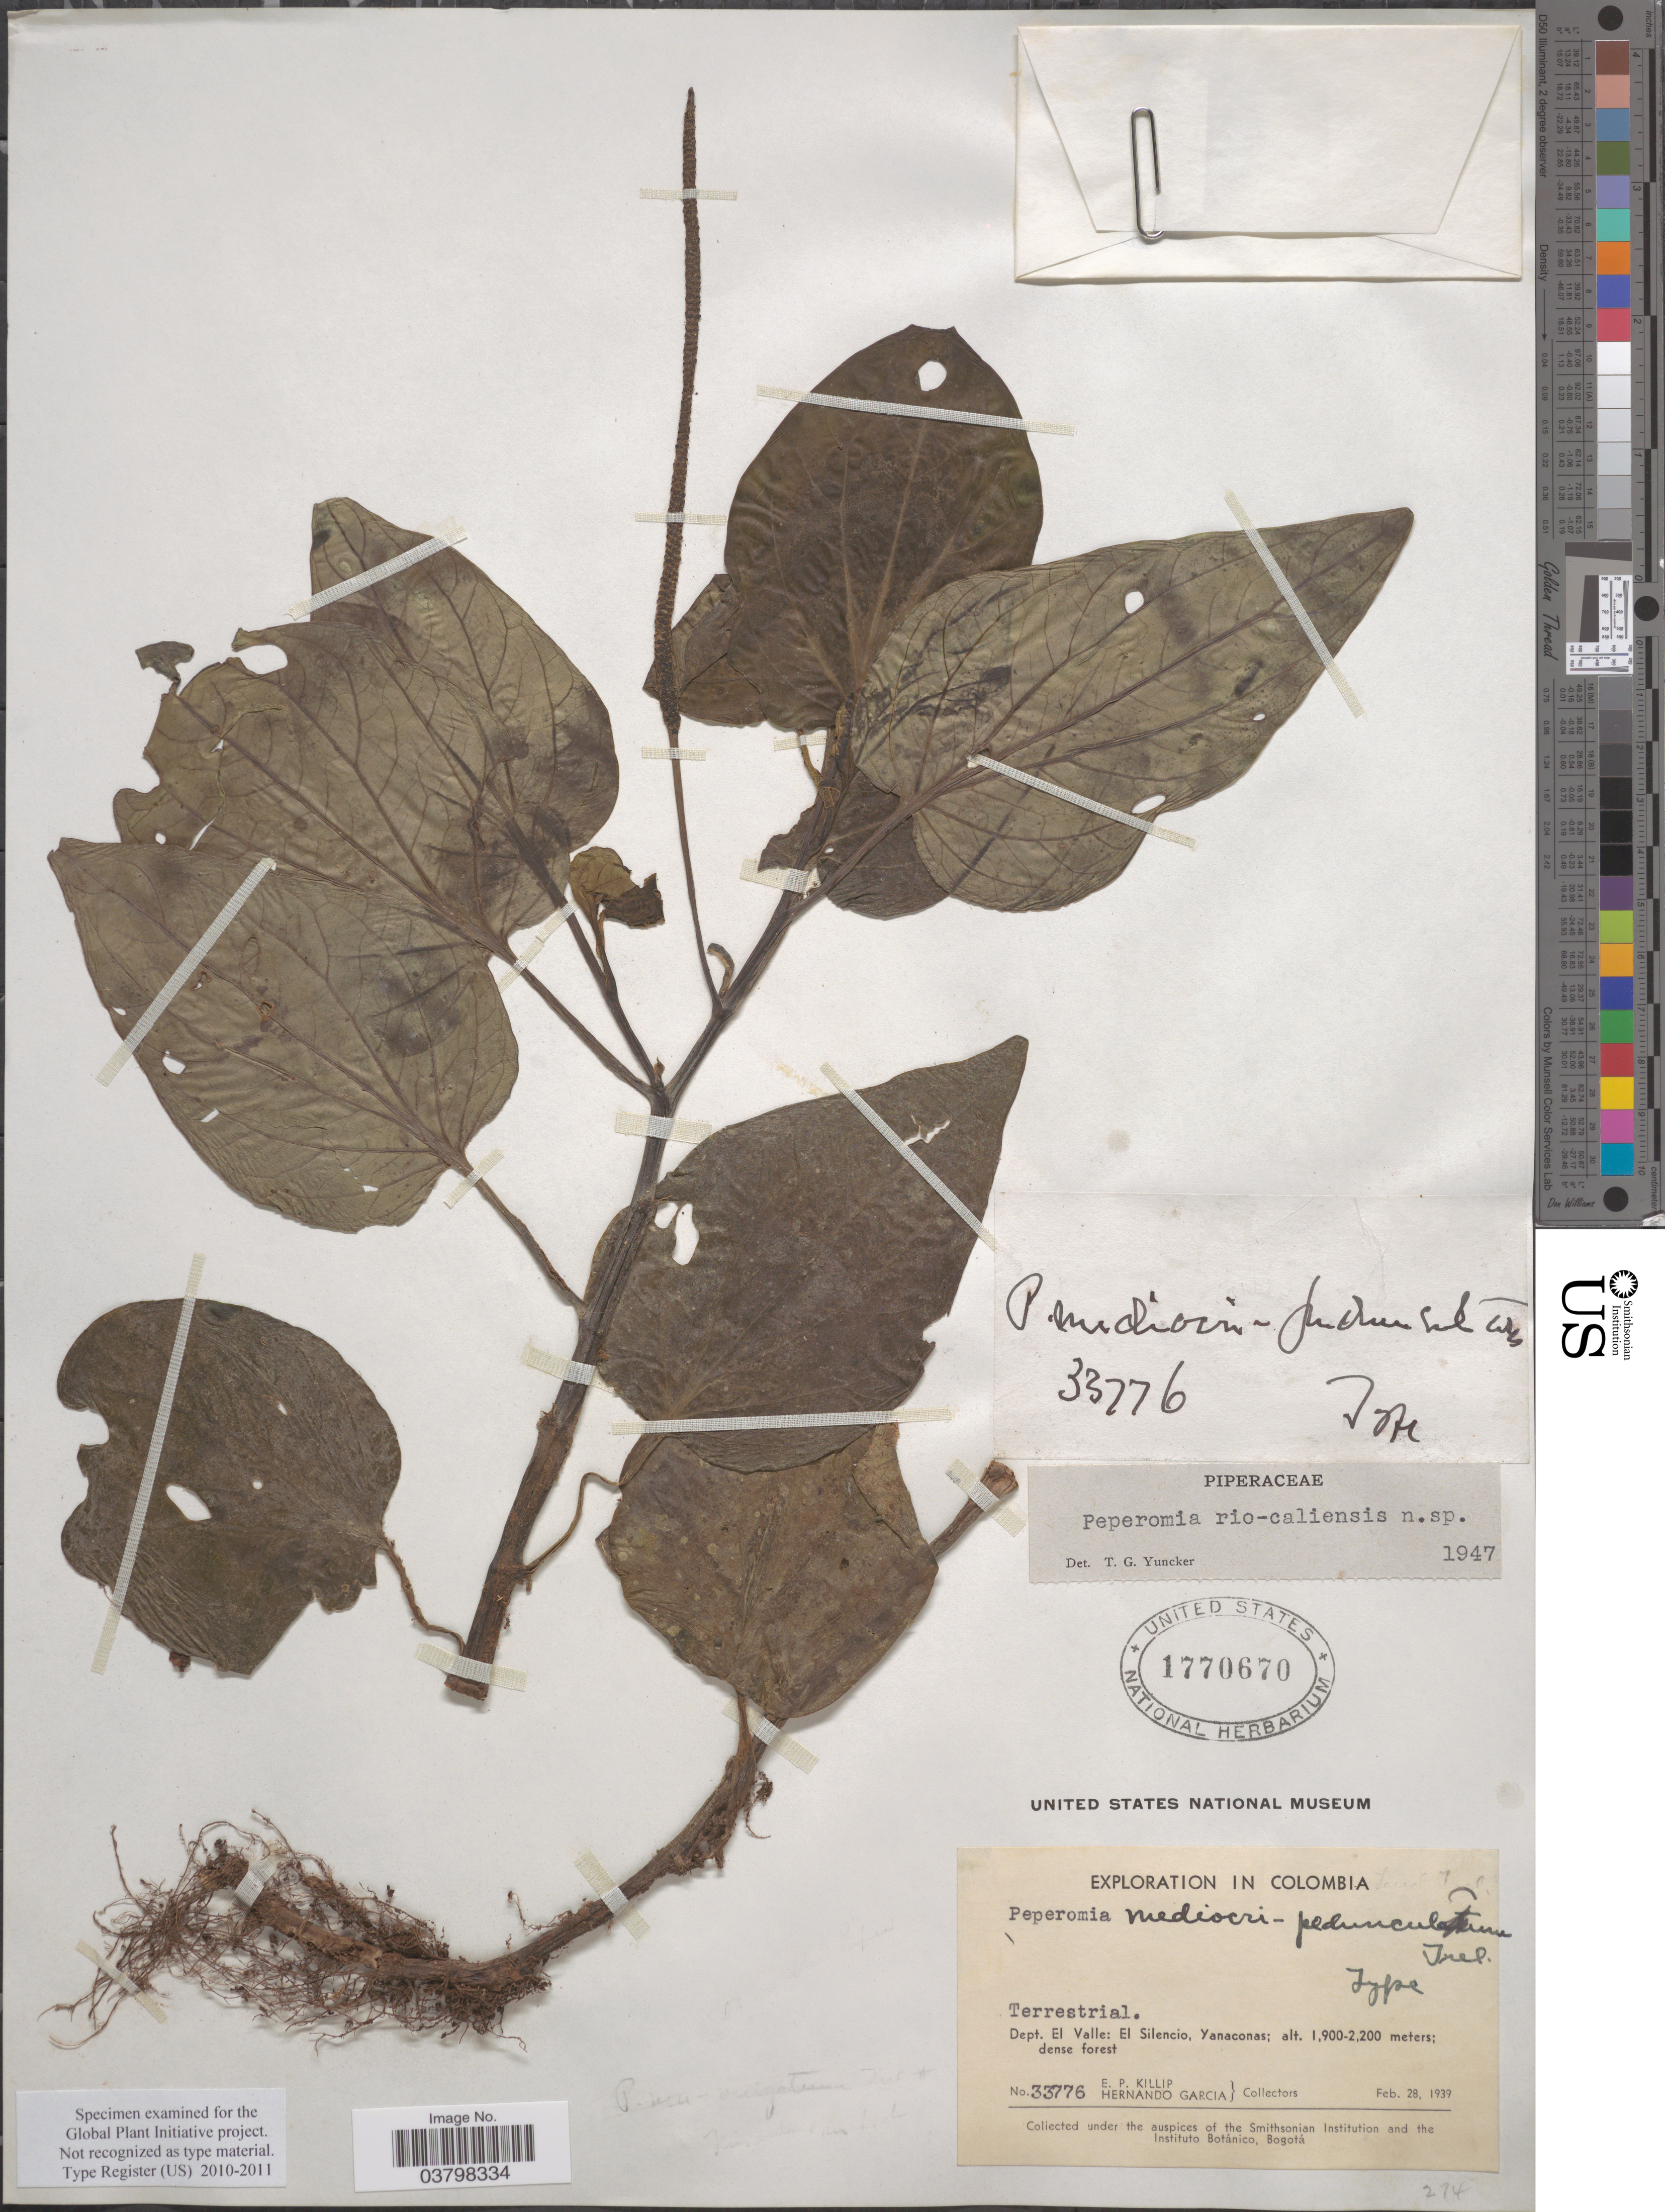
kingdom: Plantae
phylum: Tracheophyta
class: Magnoliopsida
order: Piperales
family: Piperaceae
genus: Peperomia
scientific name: Peperomia riocaliensis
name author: Trel. & Yunck.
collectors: E. P. Killip & H. Garcia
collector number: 33776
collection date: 1939-02-28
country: Colombia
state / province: Valle del Cauca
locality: Dept. El Valle: El Silencio, Yanaconas.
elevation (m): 1900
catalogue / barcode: US 1770670